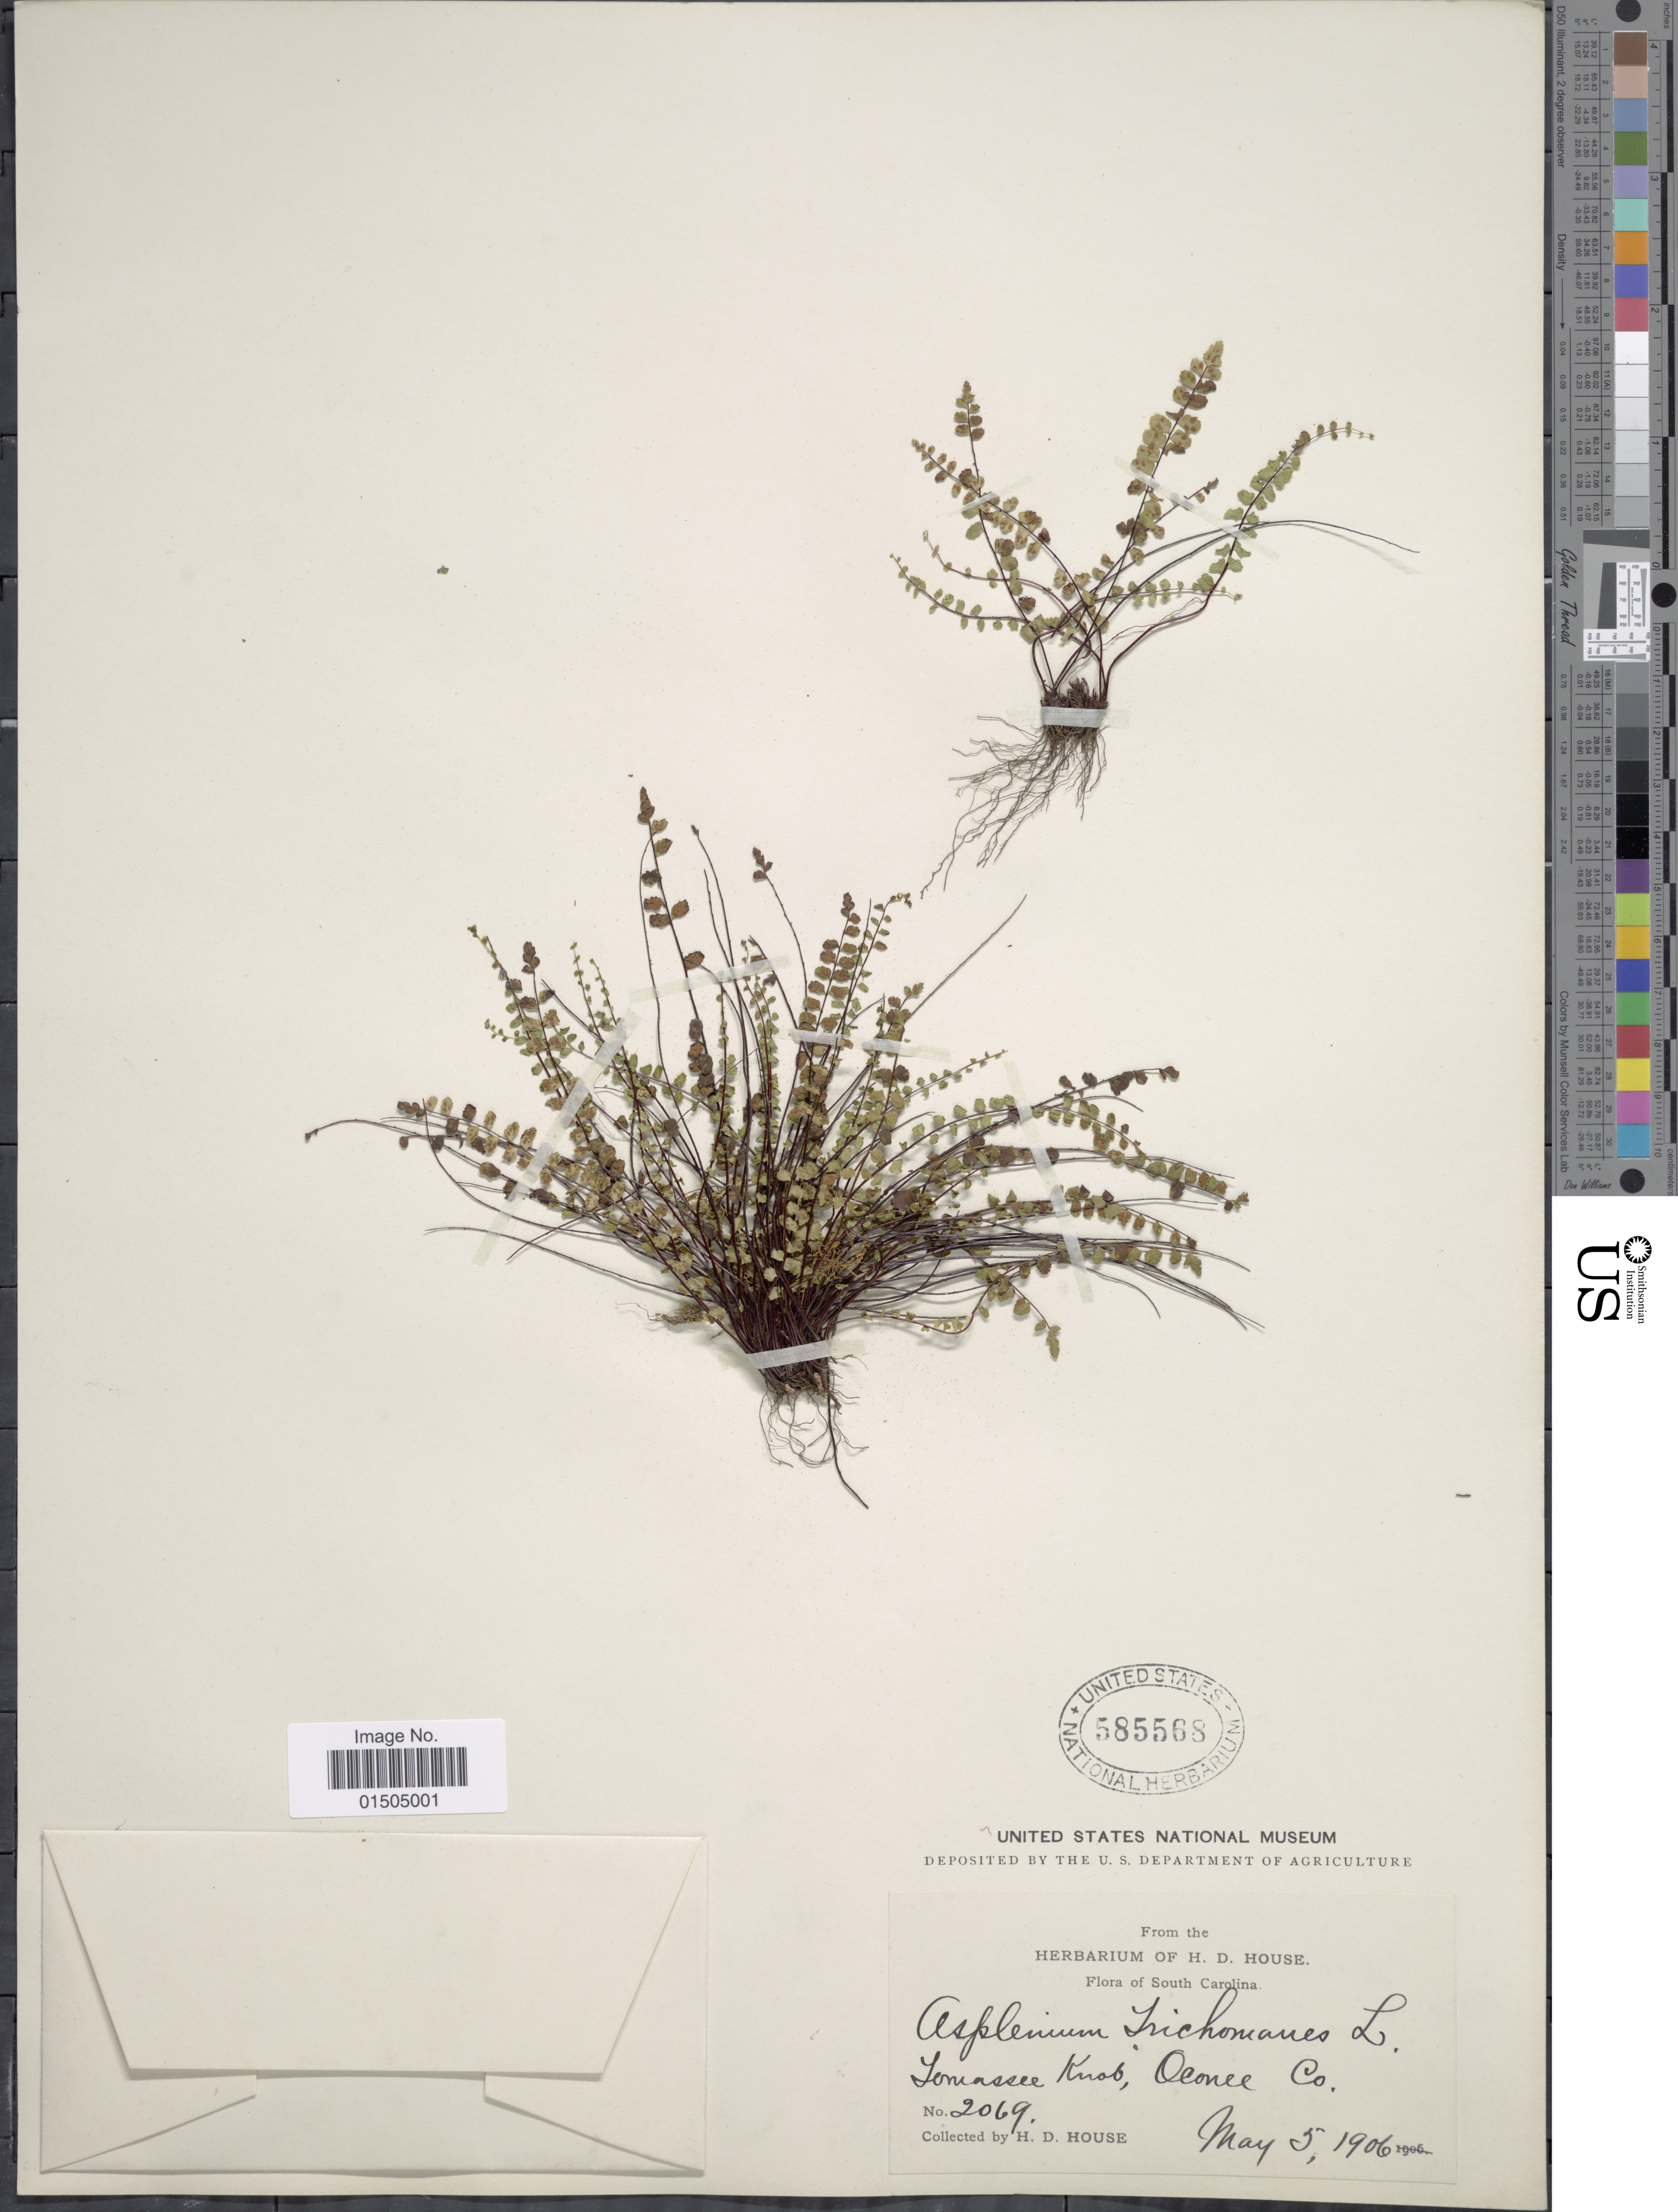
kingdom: Plantae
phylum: Tracheophyta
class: Polypodiopsida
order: Polypodiales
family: Aspleniaceae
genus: Asplenium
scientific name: Asplenium trichomanes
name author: L.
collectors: H. D. House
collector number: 2069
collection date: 1906-05-05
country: United States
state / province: South Carolina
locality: Tomassee Knob, Oconee Co.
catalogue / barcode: US 585568